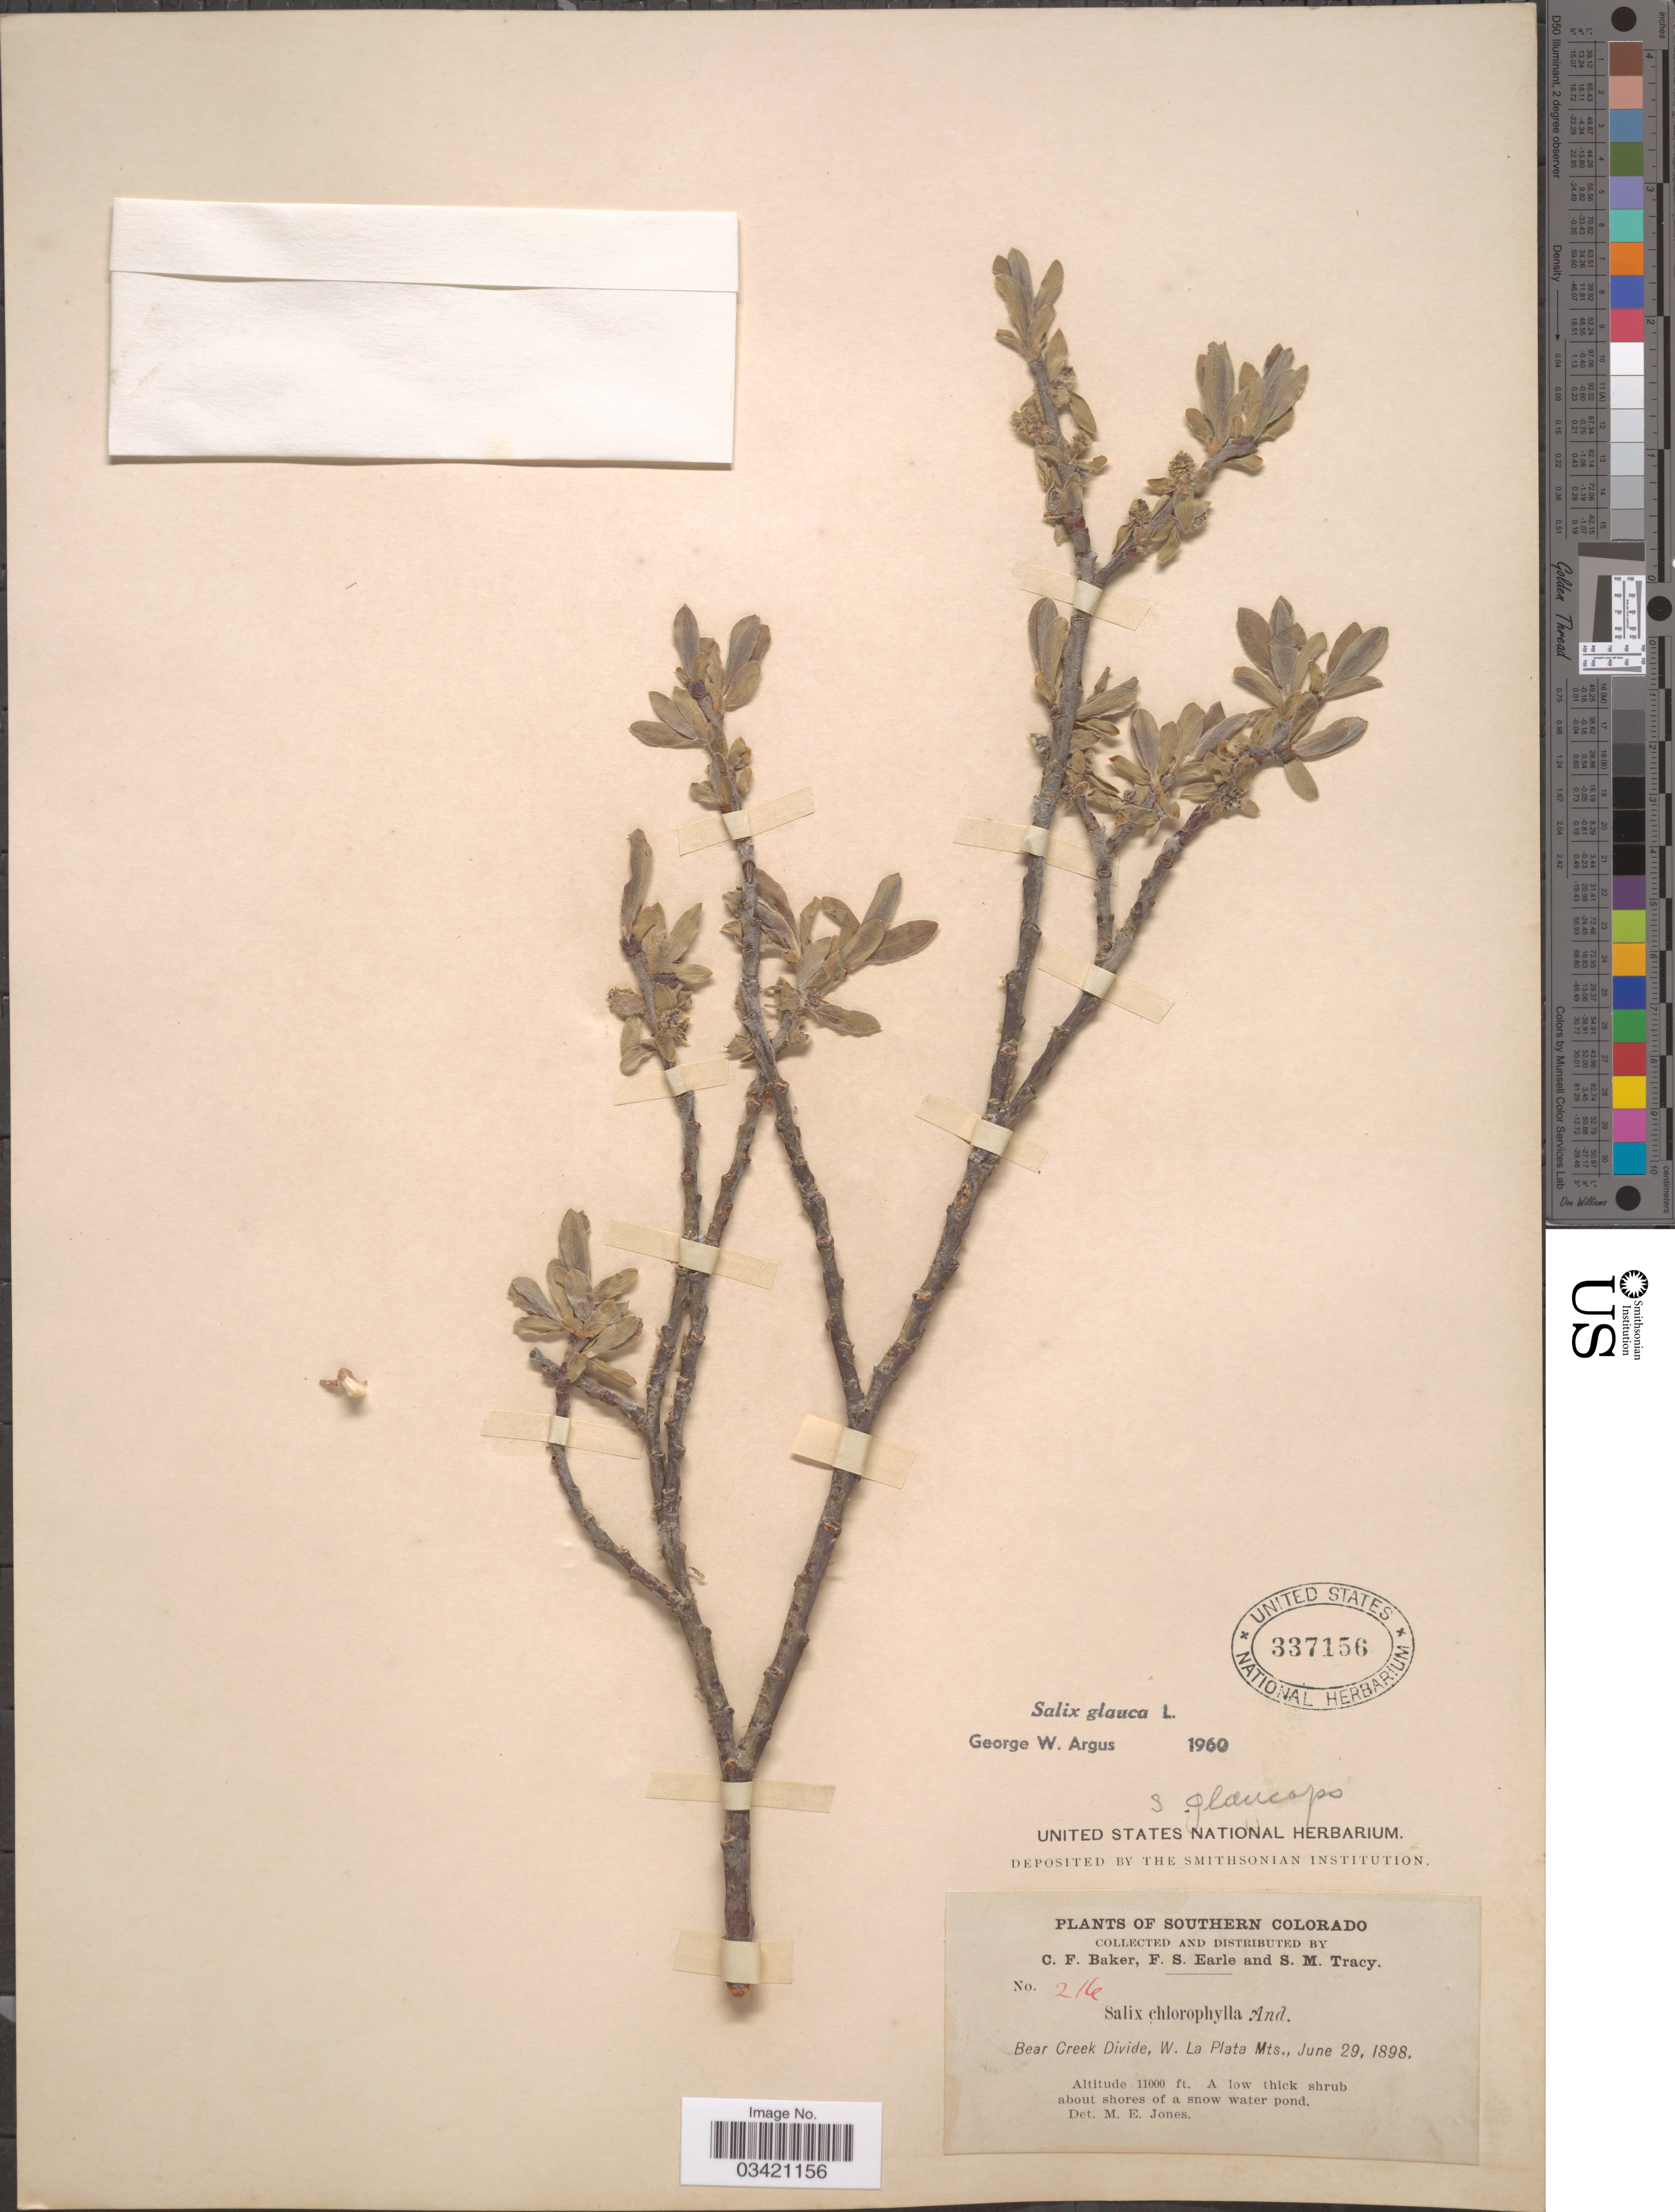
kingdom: Plantae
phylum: Tracheophyta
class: Magnoliopsida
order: Malpighiales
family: Salicaceae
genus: Salix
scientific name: Salix glauca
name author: L.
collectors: C. F. Baker, F. S. Earle & S. M. Tracy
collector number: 216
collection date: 1898-06-29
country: United States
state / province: Colorado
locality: Southern Colorado. Bear Creek Divide, W. La Plata Mts.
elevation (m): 3353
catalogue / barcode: US 337156